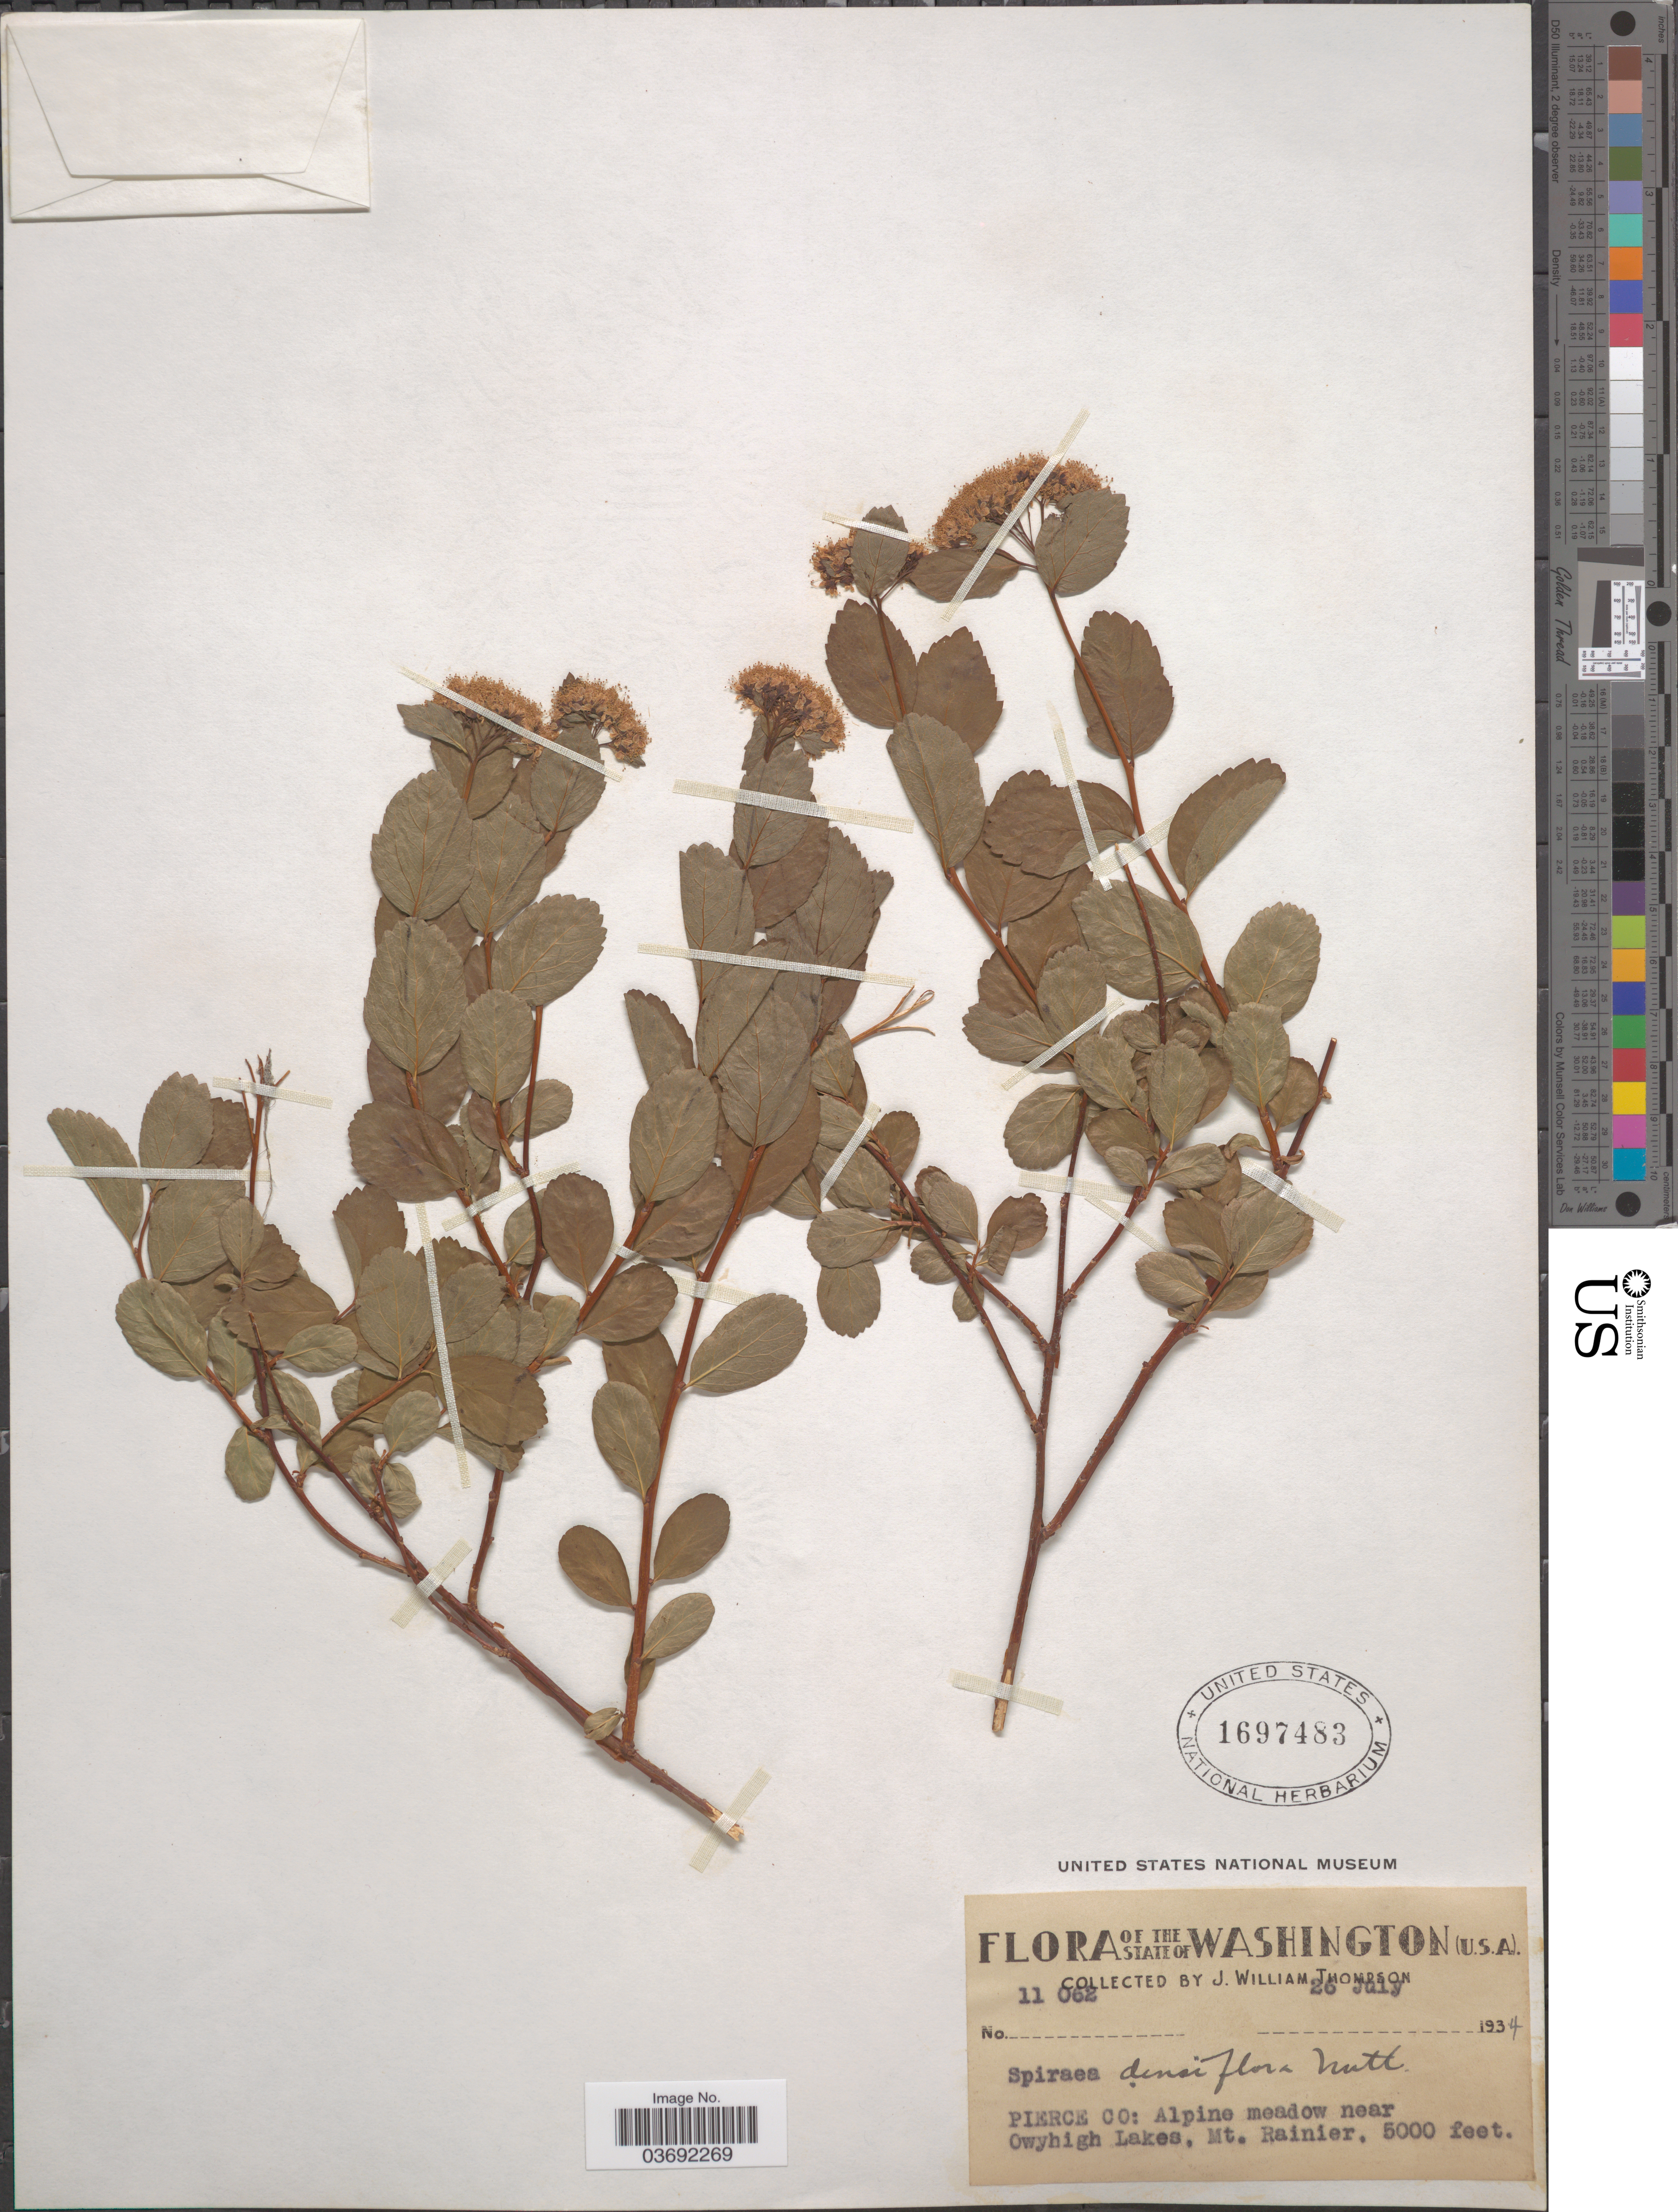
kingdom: Plantae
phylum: Tracheophyta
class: Magnoliopsida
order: Rosales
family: Rosaceae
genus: Spiraea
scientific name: Spiraea densiflora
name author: Nutt. ex Greenm.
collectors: J. W. Thompson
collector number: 11062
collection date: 1934-07-26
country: United States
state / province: Washington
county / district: Pierce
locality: Pierce Co: Alpine meadow near Owyhigh Lakes, Mt. Rainier.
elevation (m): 1524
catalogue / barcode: US 1697483